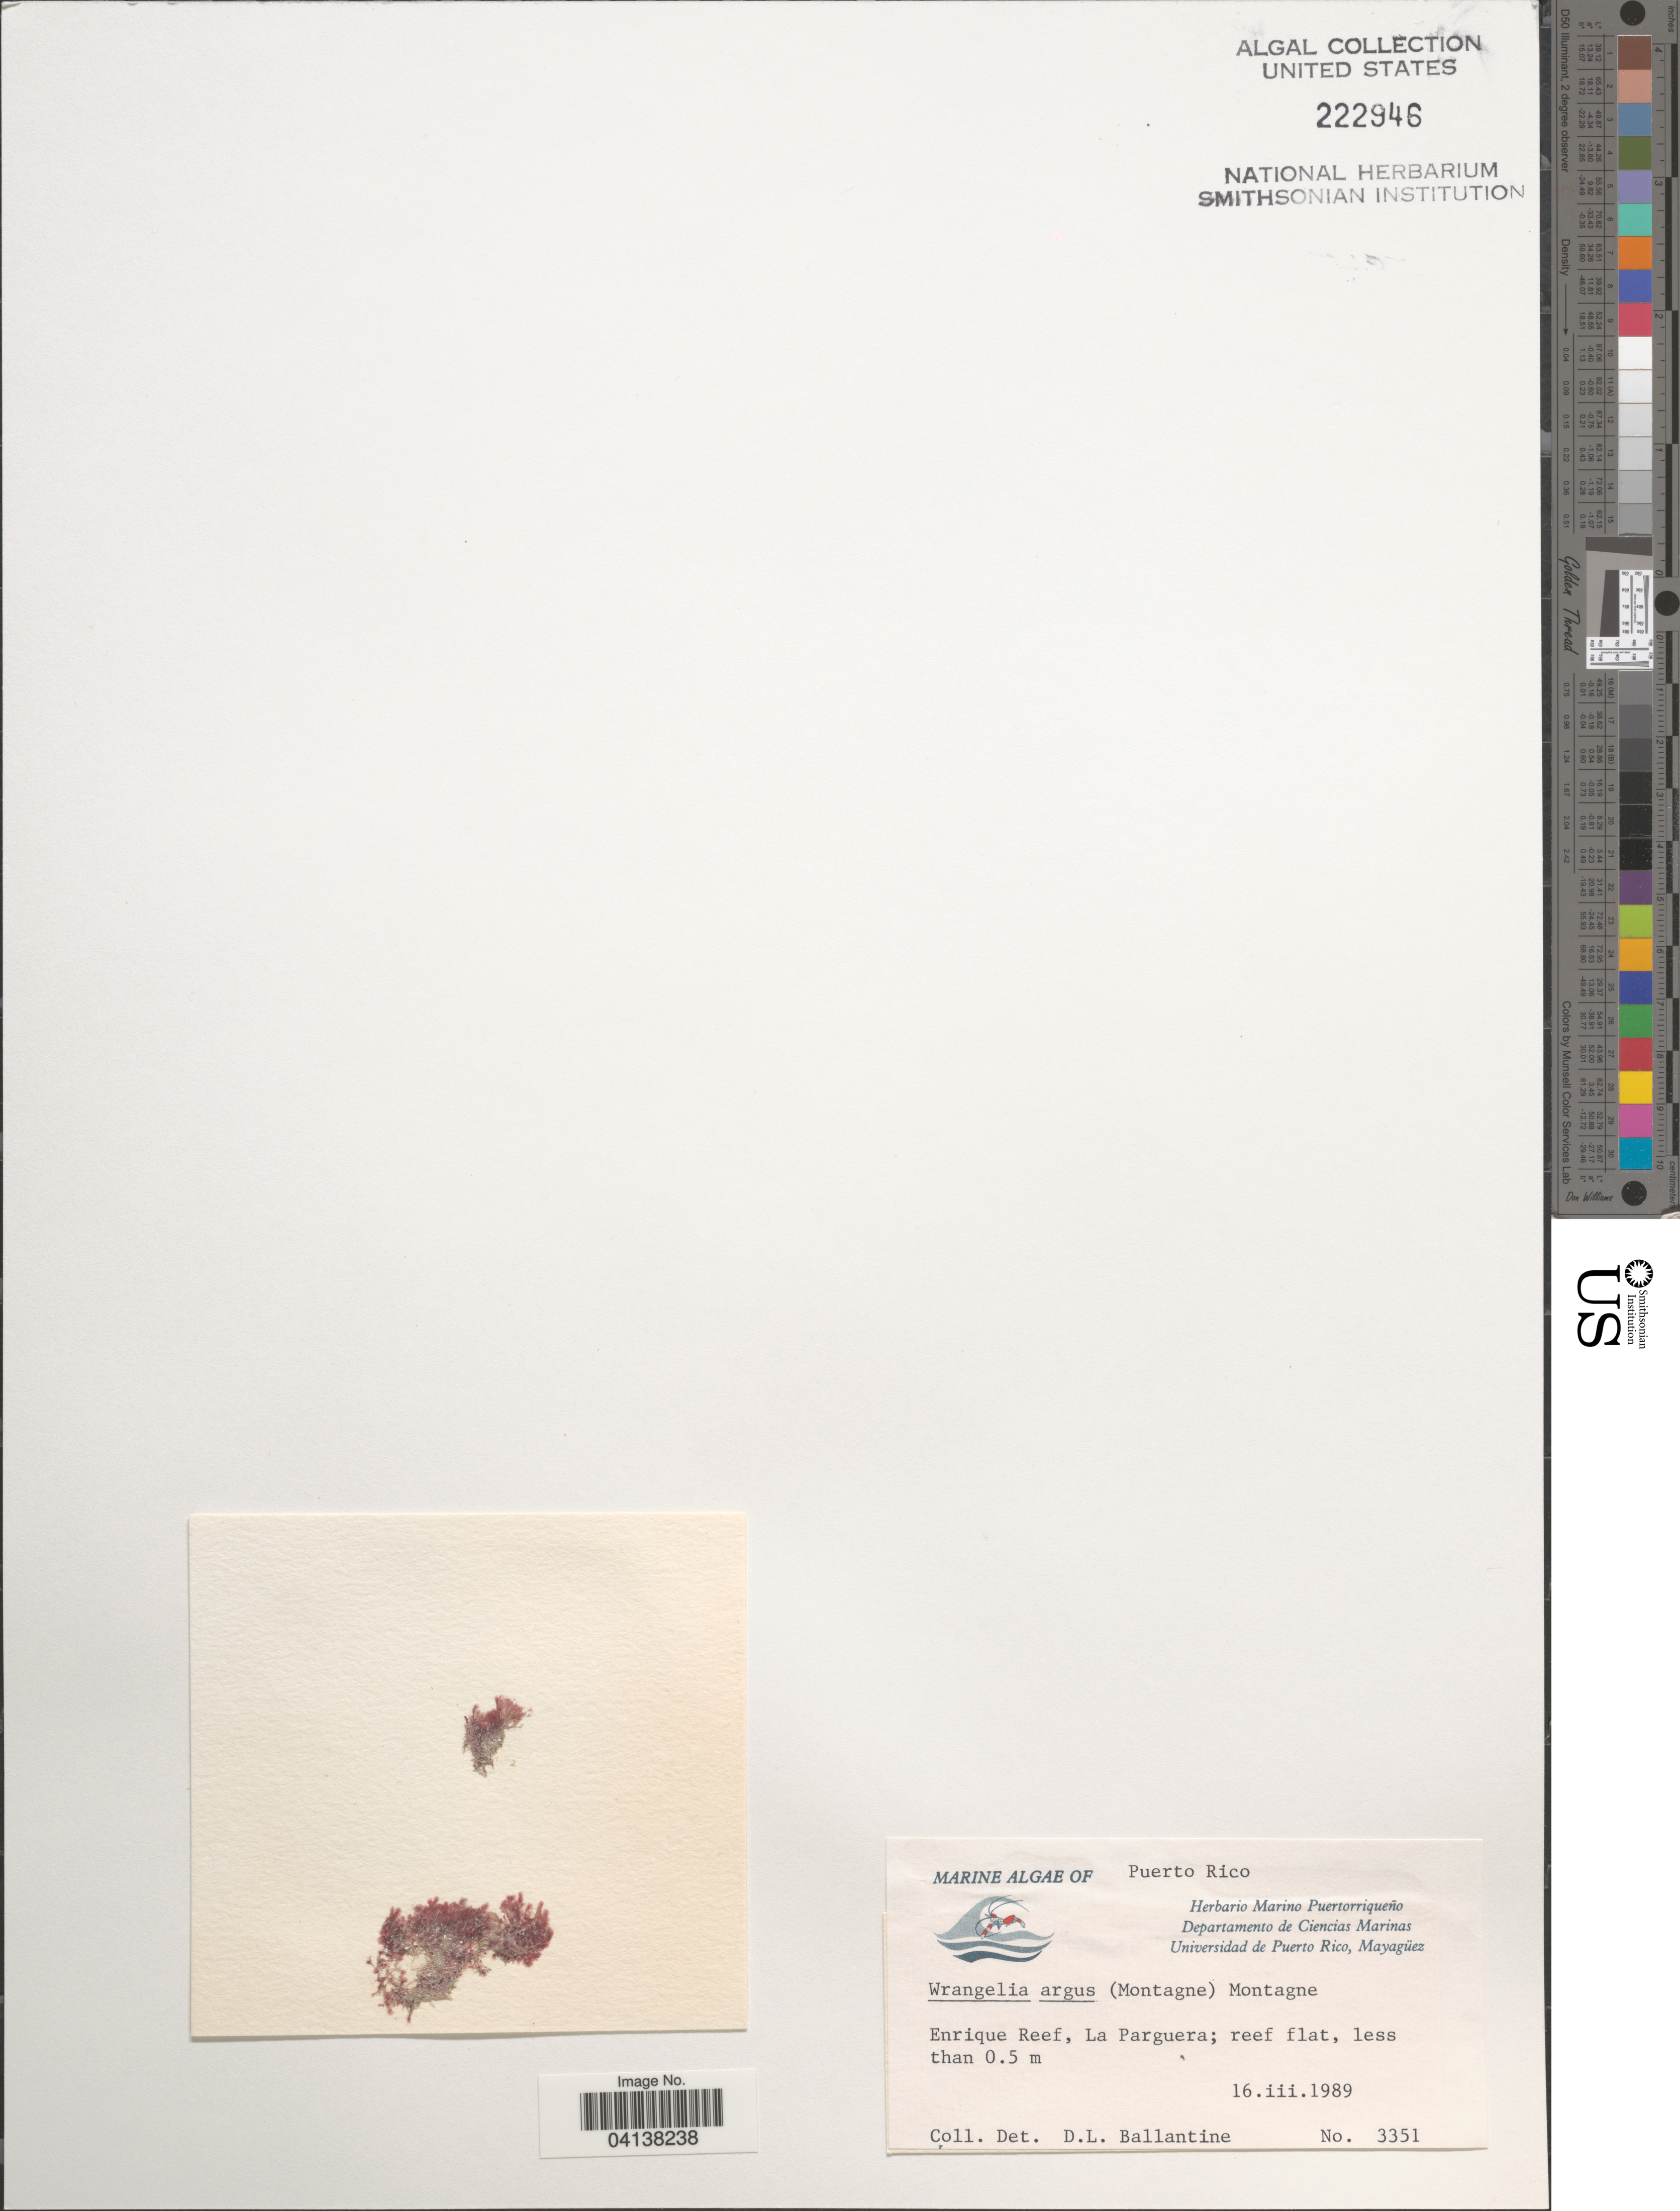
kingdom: Plantae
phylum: Rhodophyta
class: Florideophyceae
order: Ceramiales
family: Wrangeliaceae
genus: Wrangelia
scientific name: Wrangelia argus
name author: (Mont.) Mont.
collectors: D.L. Ballantine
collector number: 3351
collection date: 1989-03-16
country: Puerto Rico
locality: Enrique Reef, La Parguera.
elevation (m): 0.5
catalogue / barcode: US 222946